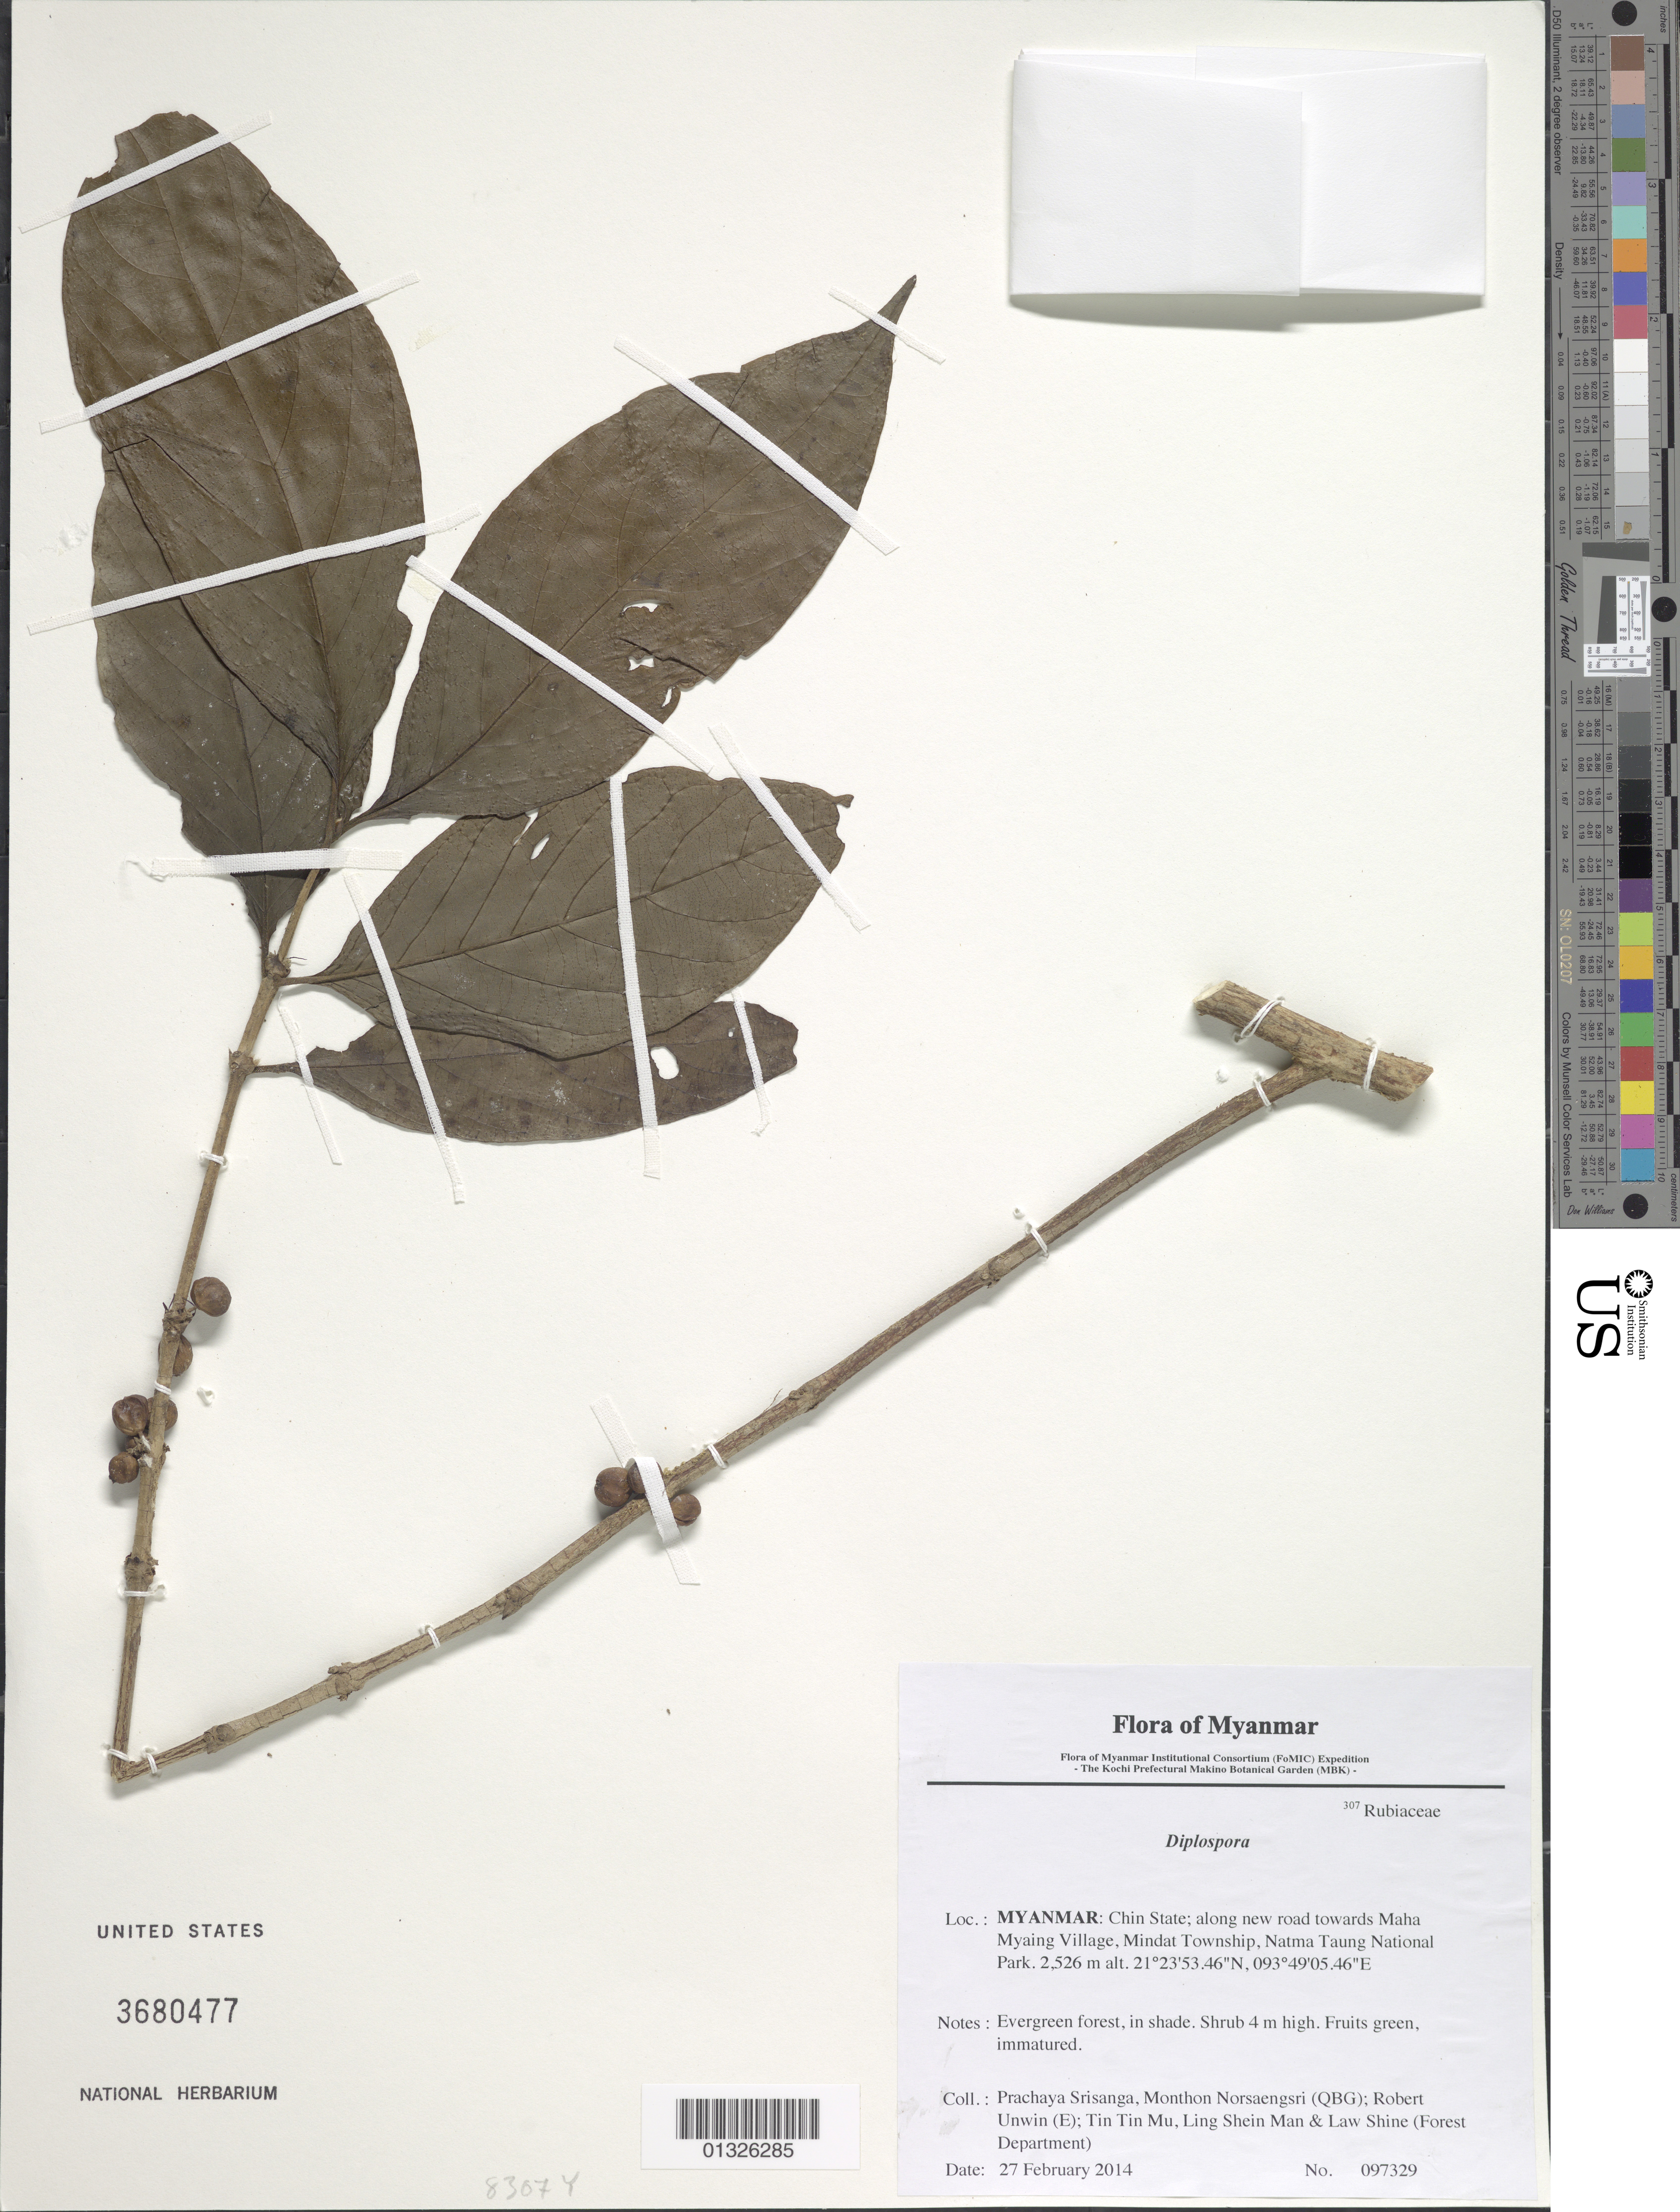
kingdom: Plantae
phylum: Tracheophyta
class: Magnoliopsida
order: Gentianales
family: Rubiaceae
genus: Diplospora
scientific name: Diplospora sp.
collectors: P. Srisanga, M. Norsaengsri, R. Unwin, Tin Tin Mu, Ling Shein Man & L. Shine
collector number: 97329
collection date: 2014-02-27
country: Myanmar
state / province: Chin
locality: Along new road towards Maha Myaing Village, Mindat Township, Natma Taung National Park.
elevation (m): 2526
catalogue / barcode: US 3680477